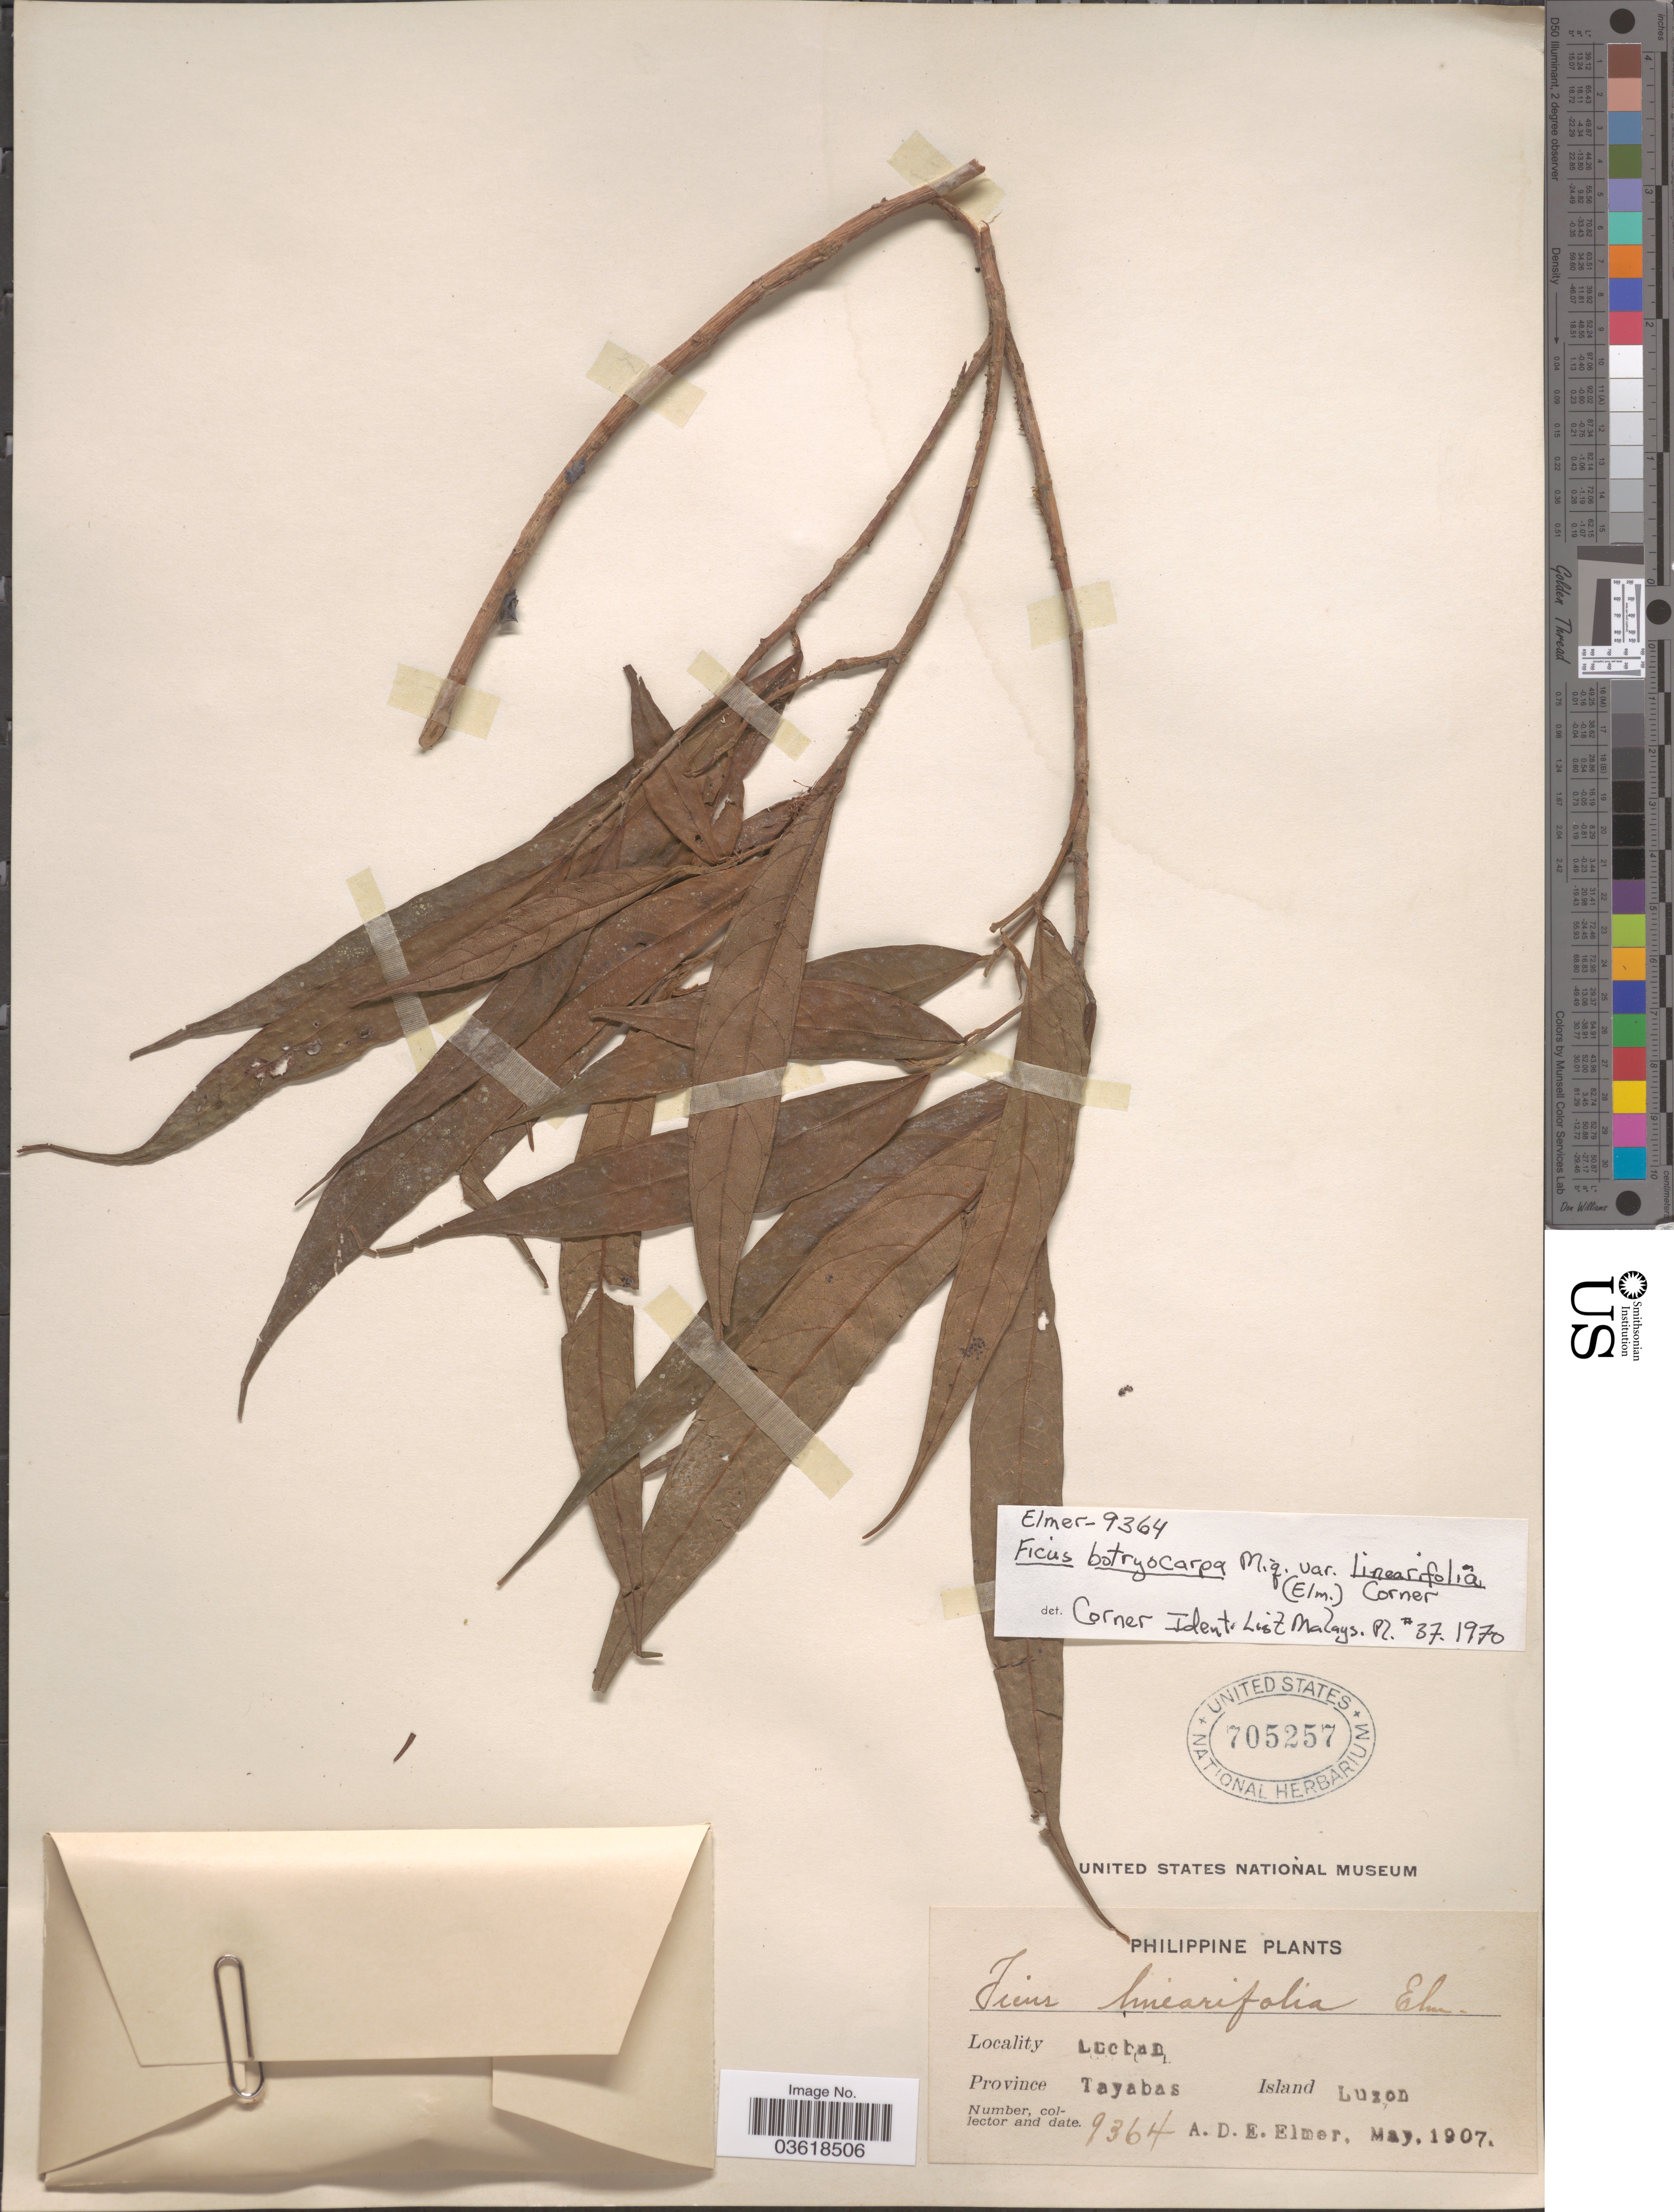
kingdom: Plantae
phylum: Tracheophyta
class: Magnoliopsida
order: Rosales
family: Moraceae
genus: Ficus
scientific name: Ficus botryocarpa var. linearifolia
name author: (Elmer) Corner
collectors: A. D. E. Elmer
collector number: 9364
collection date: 1907-05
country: Philippines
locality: Lucban. Province Tayabas. Island Luzon.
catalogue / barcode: US 705257